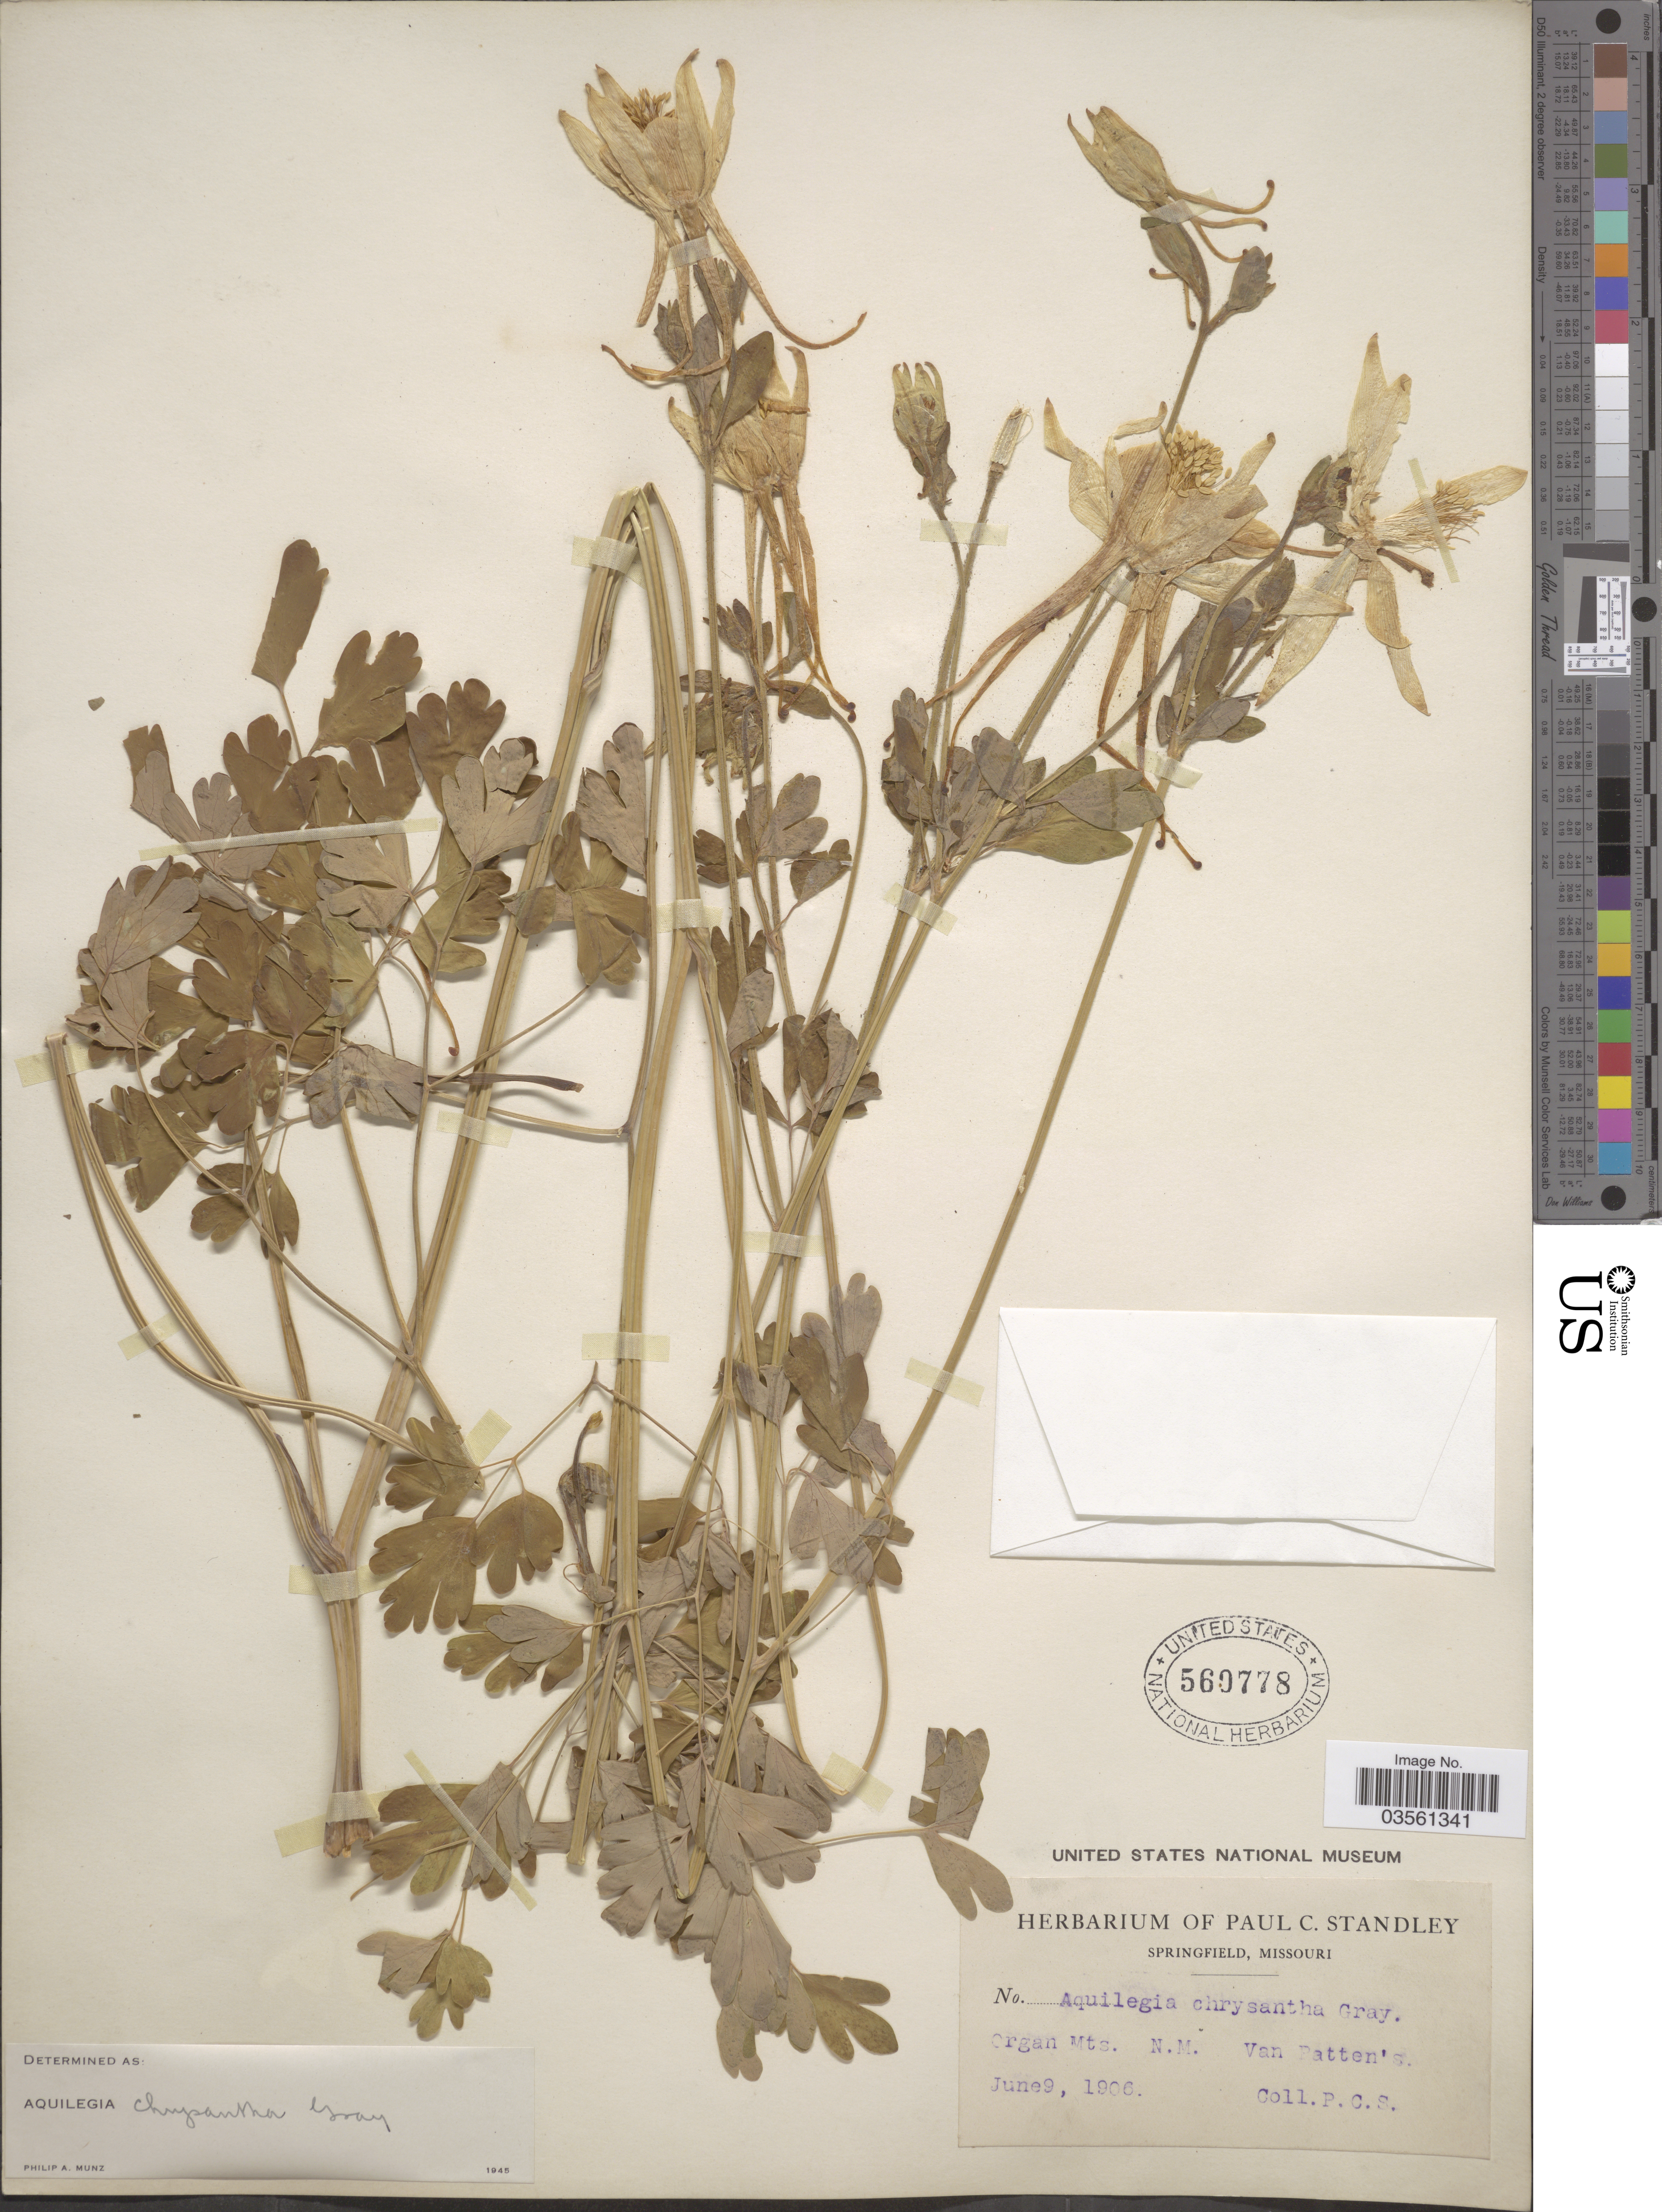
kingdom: Plantae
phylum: Tracheophyta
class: Magnoliopsida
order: Ranunculales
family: Ranunculaceae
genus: Aquilegia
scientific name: Aquilegia chrysantha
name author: A. Gray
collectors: P. C. Standley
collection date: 1906-06-09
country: United States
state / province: New Mexico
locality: Organ Mts. Van Patten's.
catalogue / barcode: US 560778